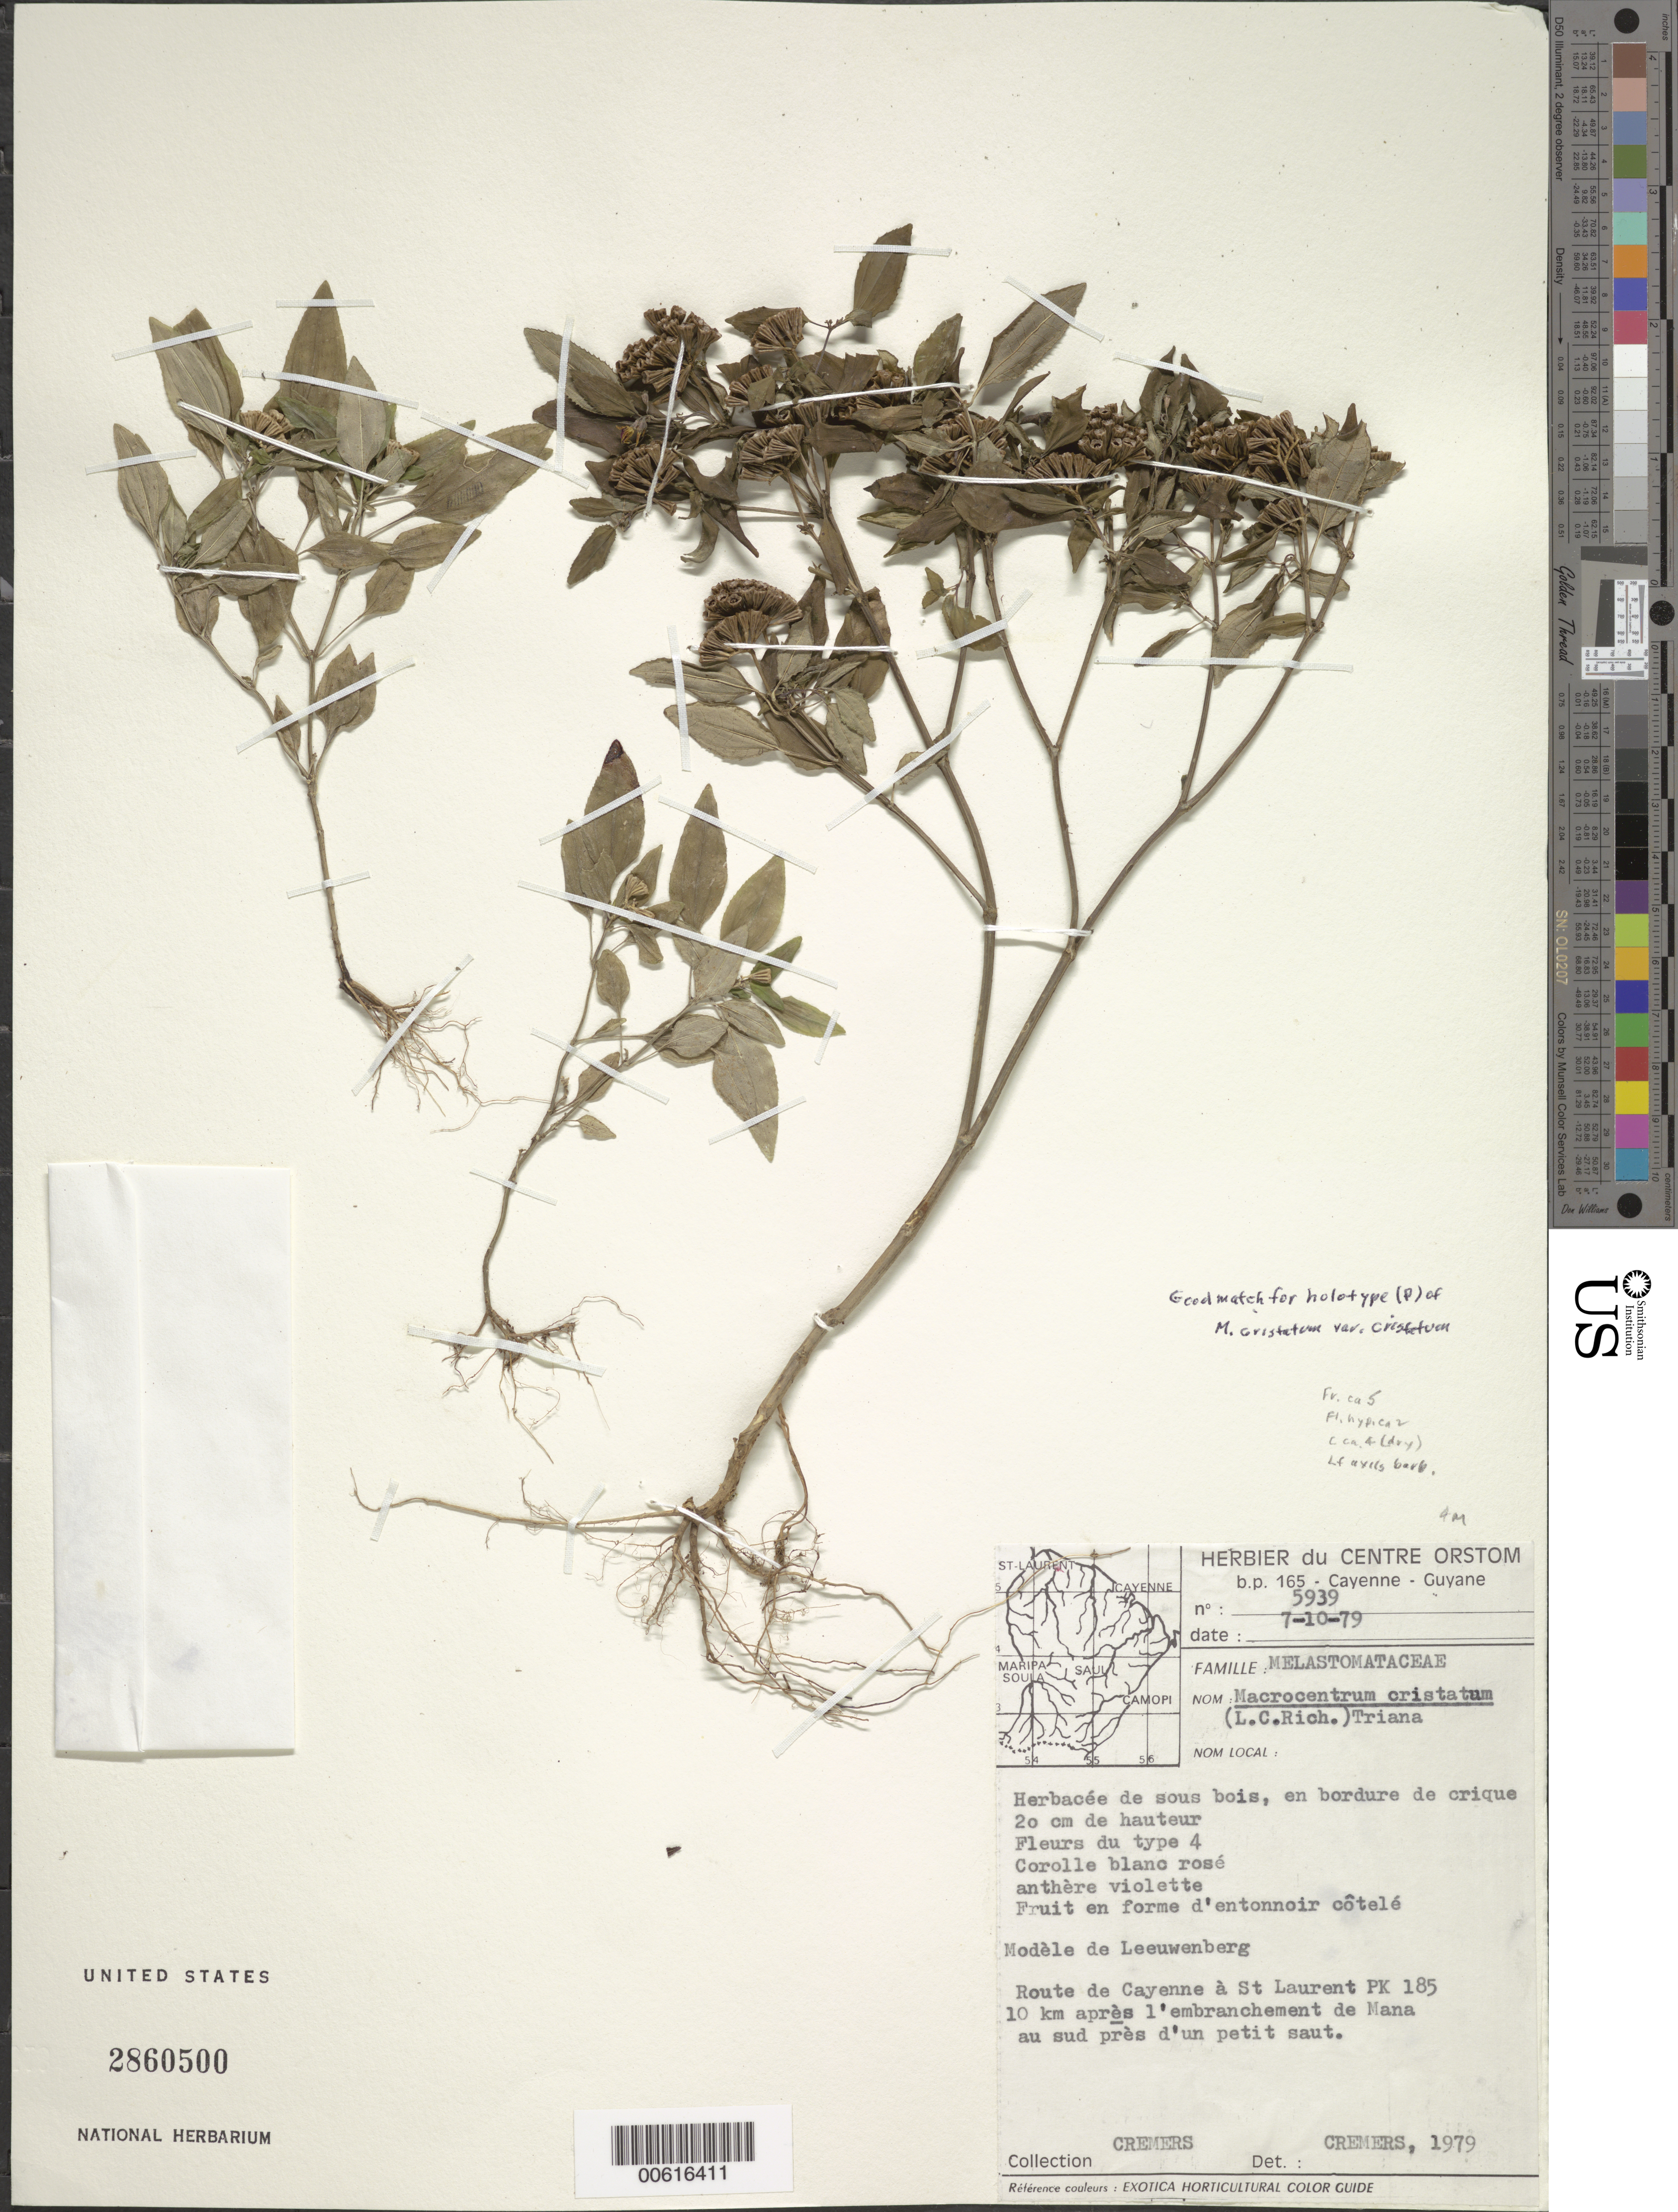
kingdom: Plantae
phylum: Tracheophyta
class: Magnoliopsida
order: Myrtales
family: Melastomataceae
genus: Macrocentrum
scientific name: Macrocentrum cristatum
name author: (DC.) Triana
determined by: Cremers, Georges A.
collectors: G. Cremers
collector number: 5939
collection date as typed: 7-Oct-79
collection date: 1979-10-07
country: French Guiana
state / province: Cayenne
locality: Cayenne - St. Laurent, PK 185, 10 km apres l'embranchement de Mana au sud pres d'un petit saut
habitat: Sous bois, en bordure de crique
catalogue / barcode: US 2860500